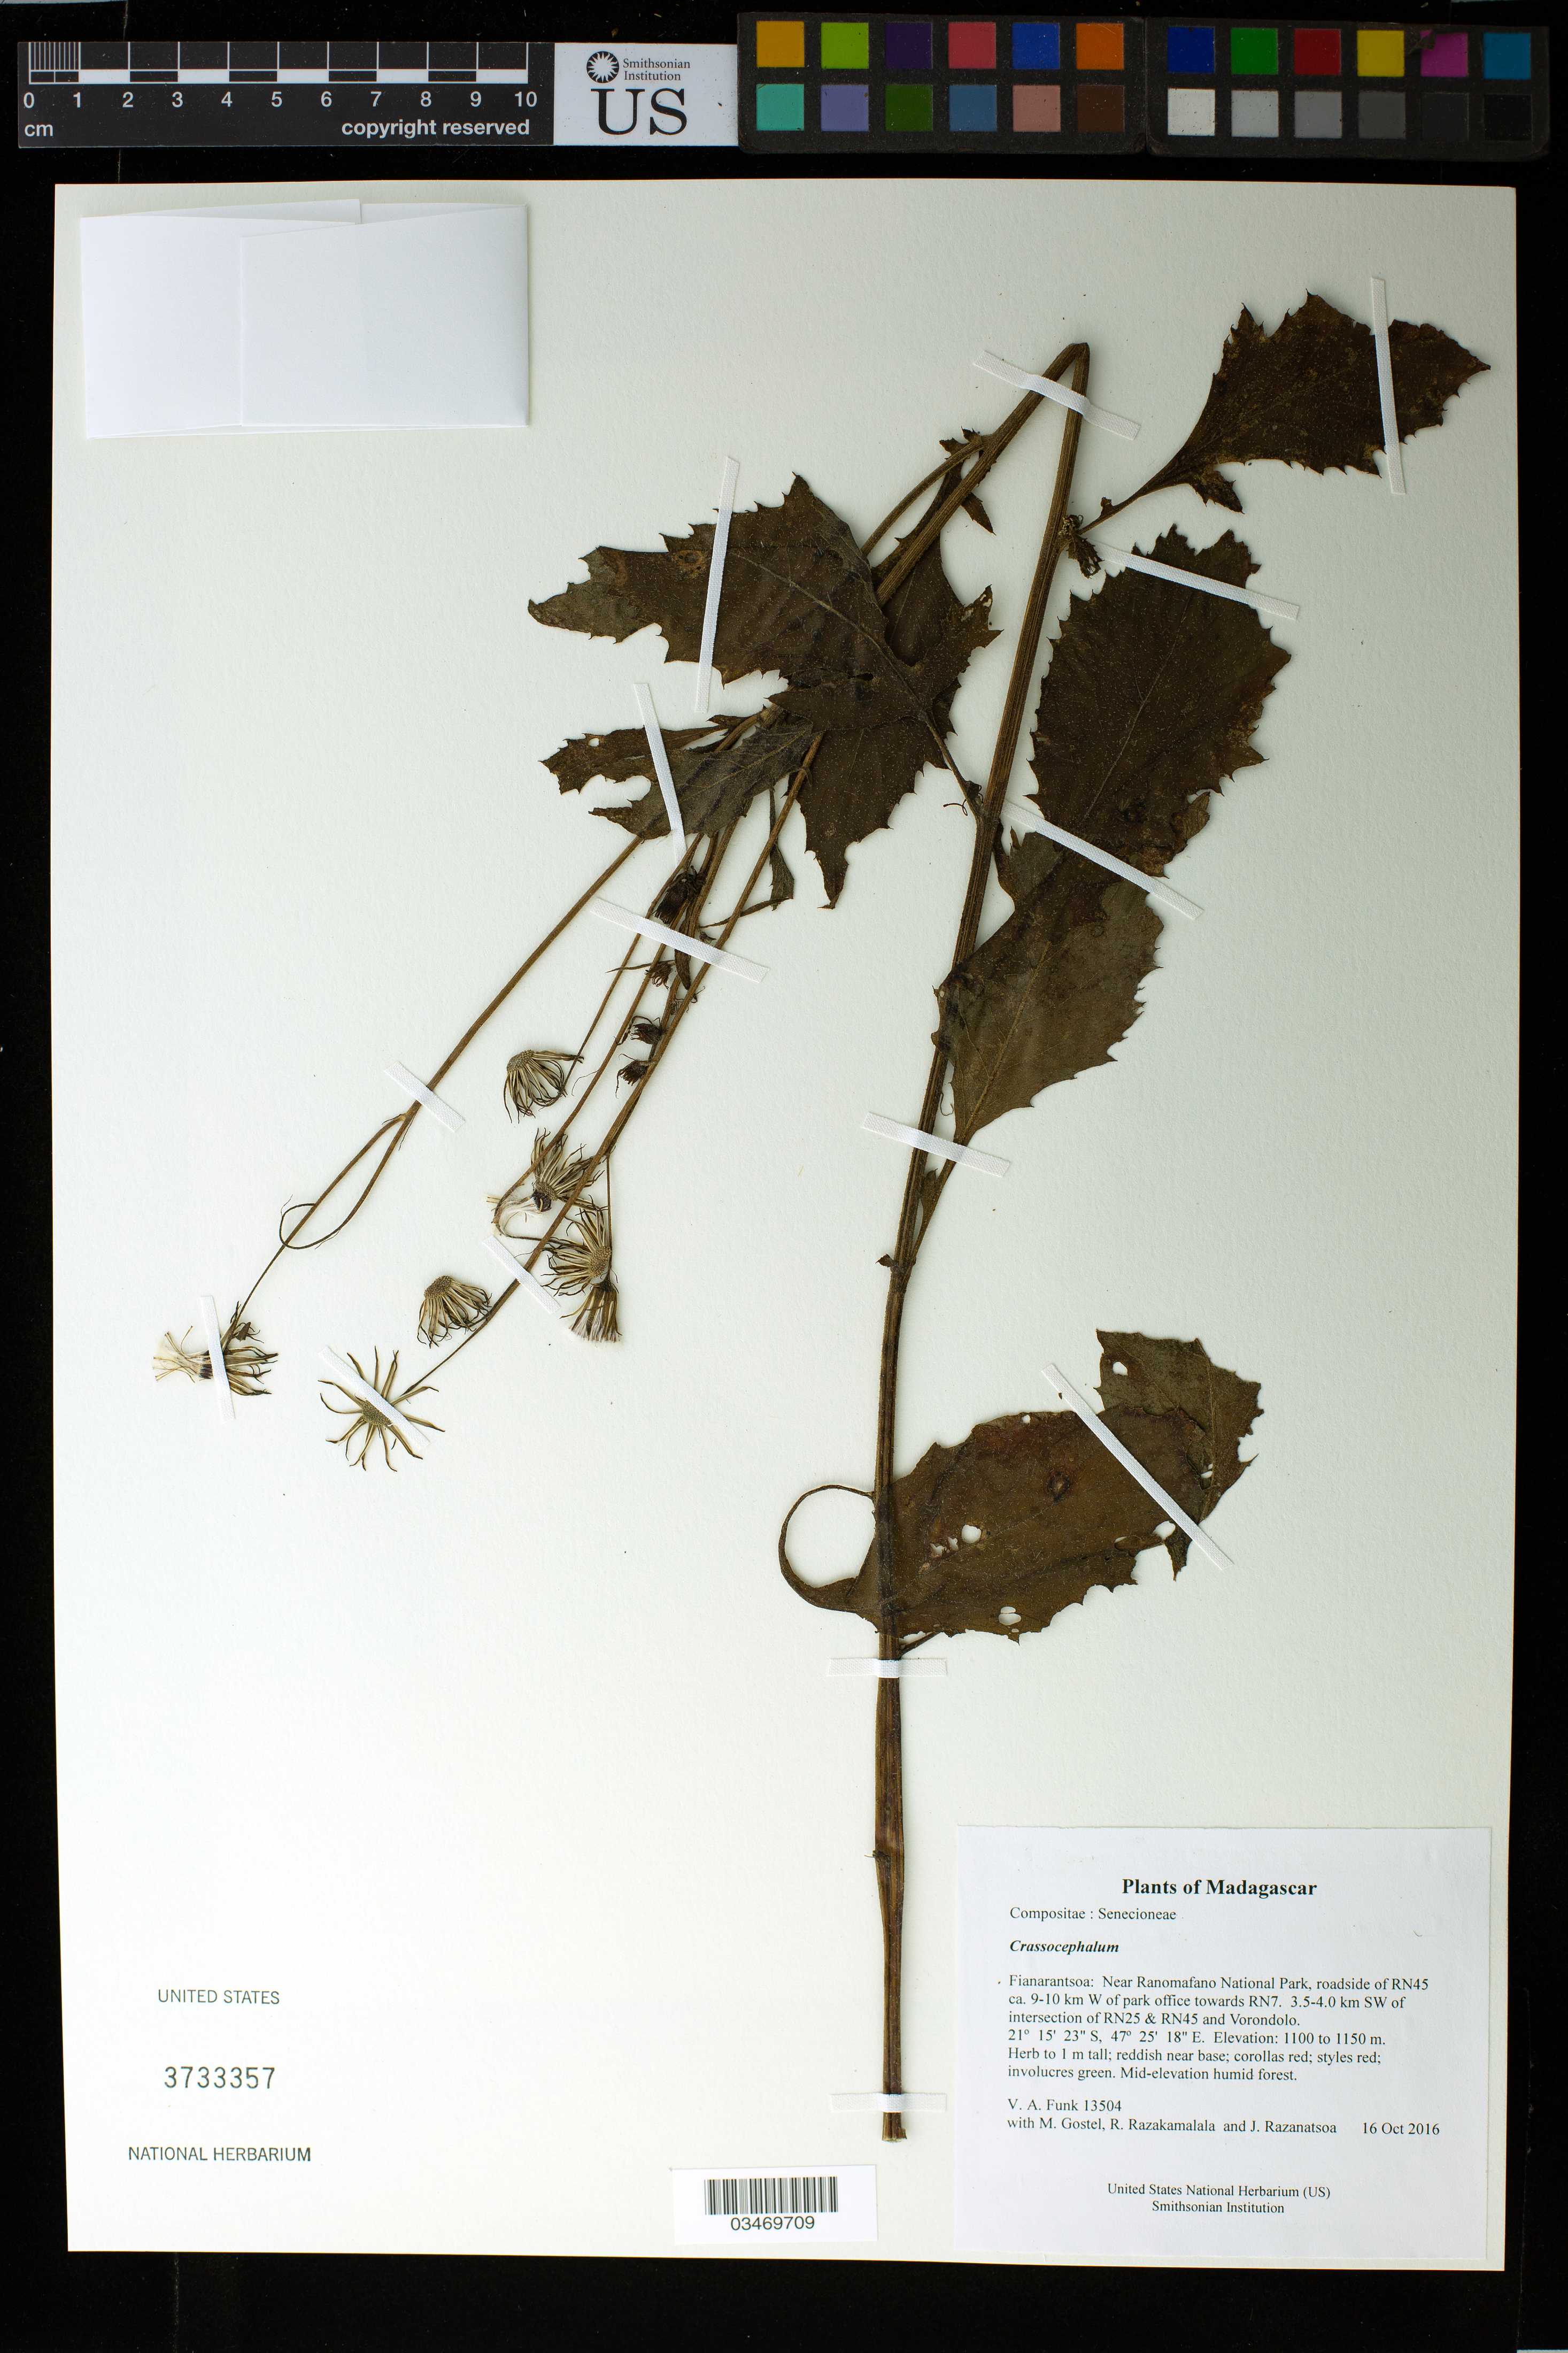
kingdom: Plantae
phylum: Tracheophyta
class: Magnoliopsida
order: Asterales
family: Asteraceae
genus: Crassocephalum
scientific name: Crassocephalum sp.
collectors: M. R. Gostel, R. Razakamalala & J. Razanatsoa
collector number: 13504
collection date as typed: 16 Oct 2016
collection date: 2016-10-16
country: Madagascar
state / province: Vatovavy Fitovinany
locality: Near Ranomafano National Park, roadside of RN45 ca. 9-10 km W of park office towards RN7. 3.5-4.0 km SW of intersection of RN25 & RN45 and Vorondolo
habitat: Mid-elevation humid forest.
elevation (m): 1100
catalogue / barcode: US 3733357